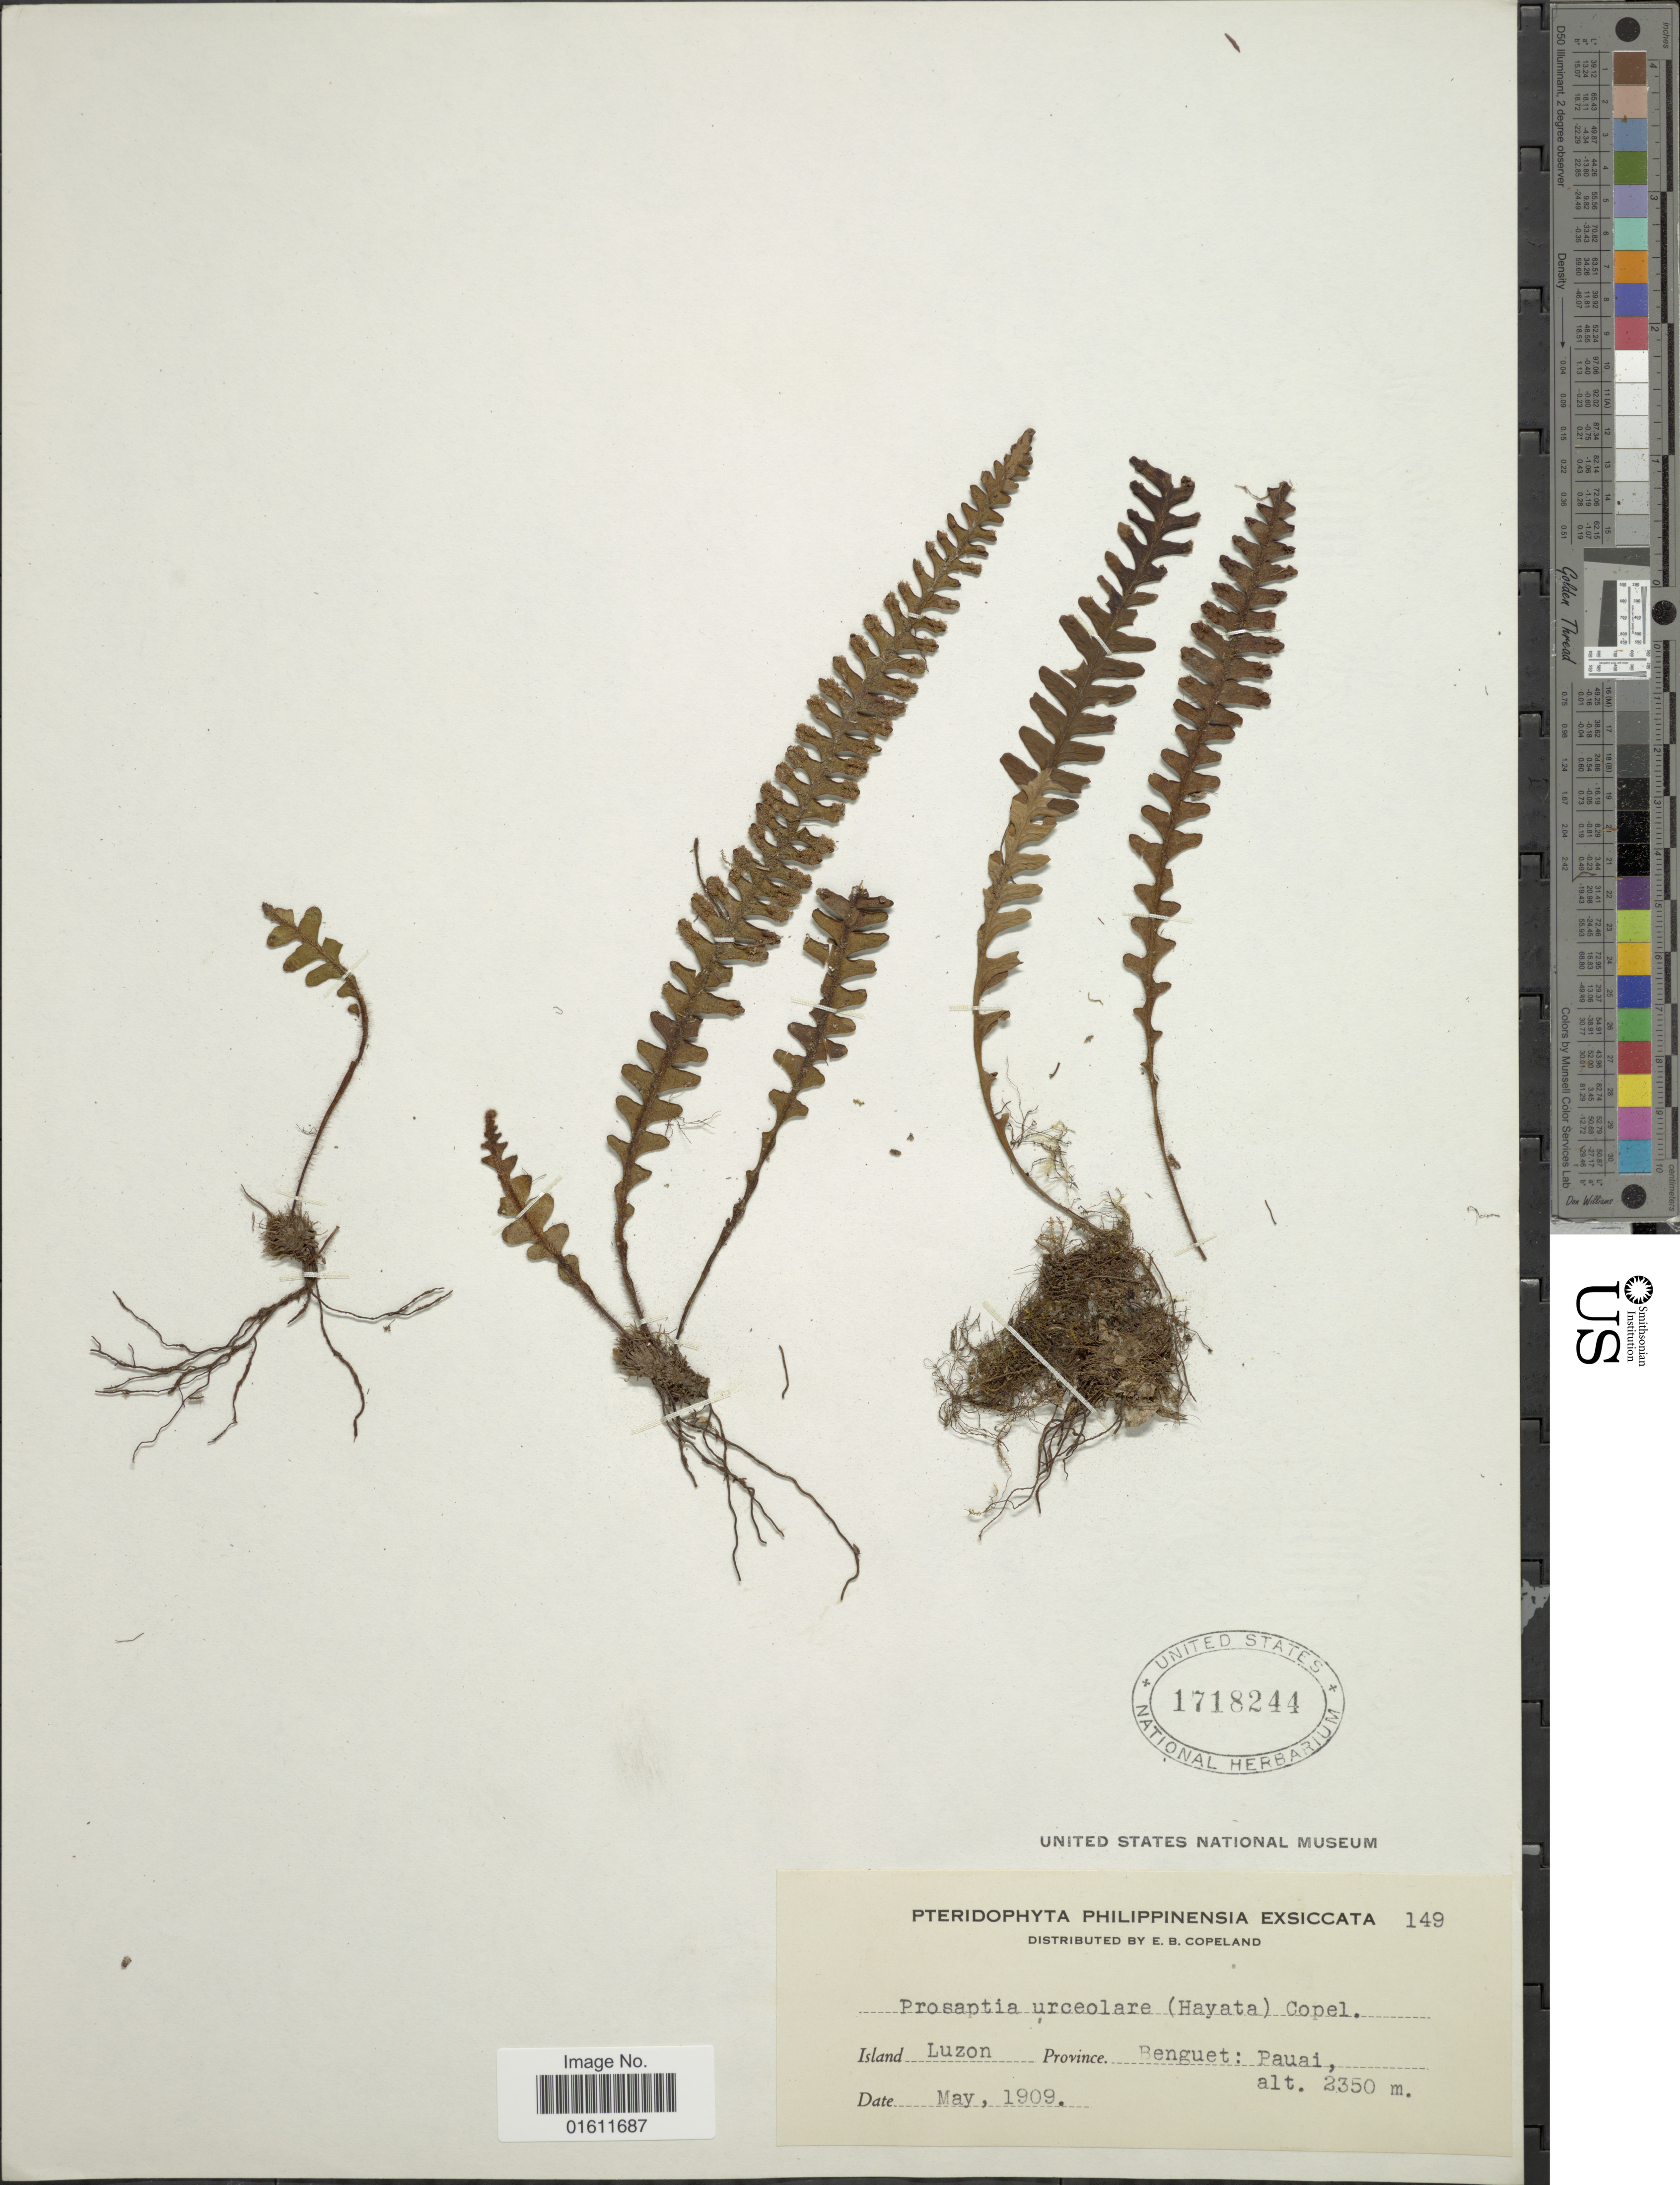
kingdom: Plantae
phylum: Tracheophyta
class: Polypodiopsida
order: Polypodiales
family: Polypodiaceae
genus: Prosaptia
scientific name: Prosaptia urceolaris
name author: (Hayata) Copel.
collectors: E. B. Copeland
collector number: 149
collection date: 1909-05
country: Philippines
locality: Island Luzon, Province Benguet: Pauai.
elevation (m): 2350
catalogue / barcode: US 1718244